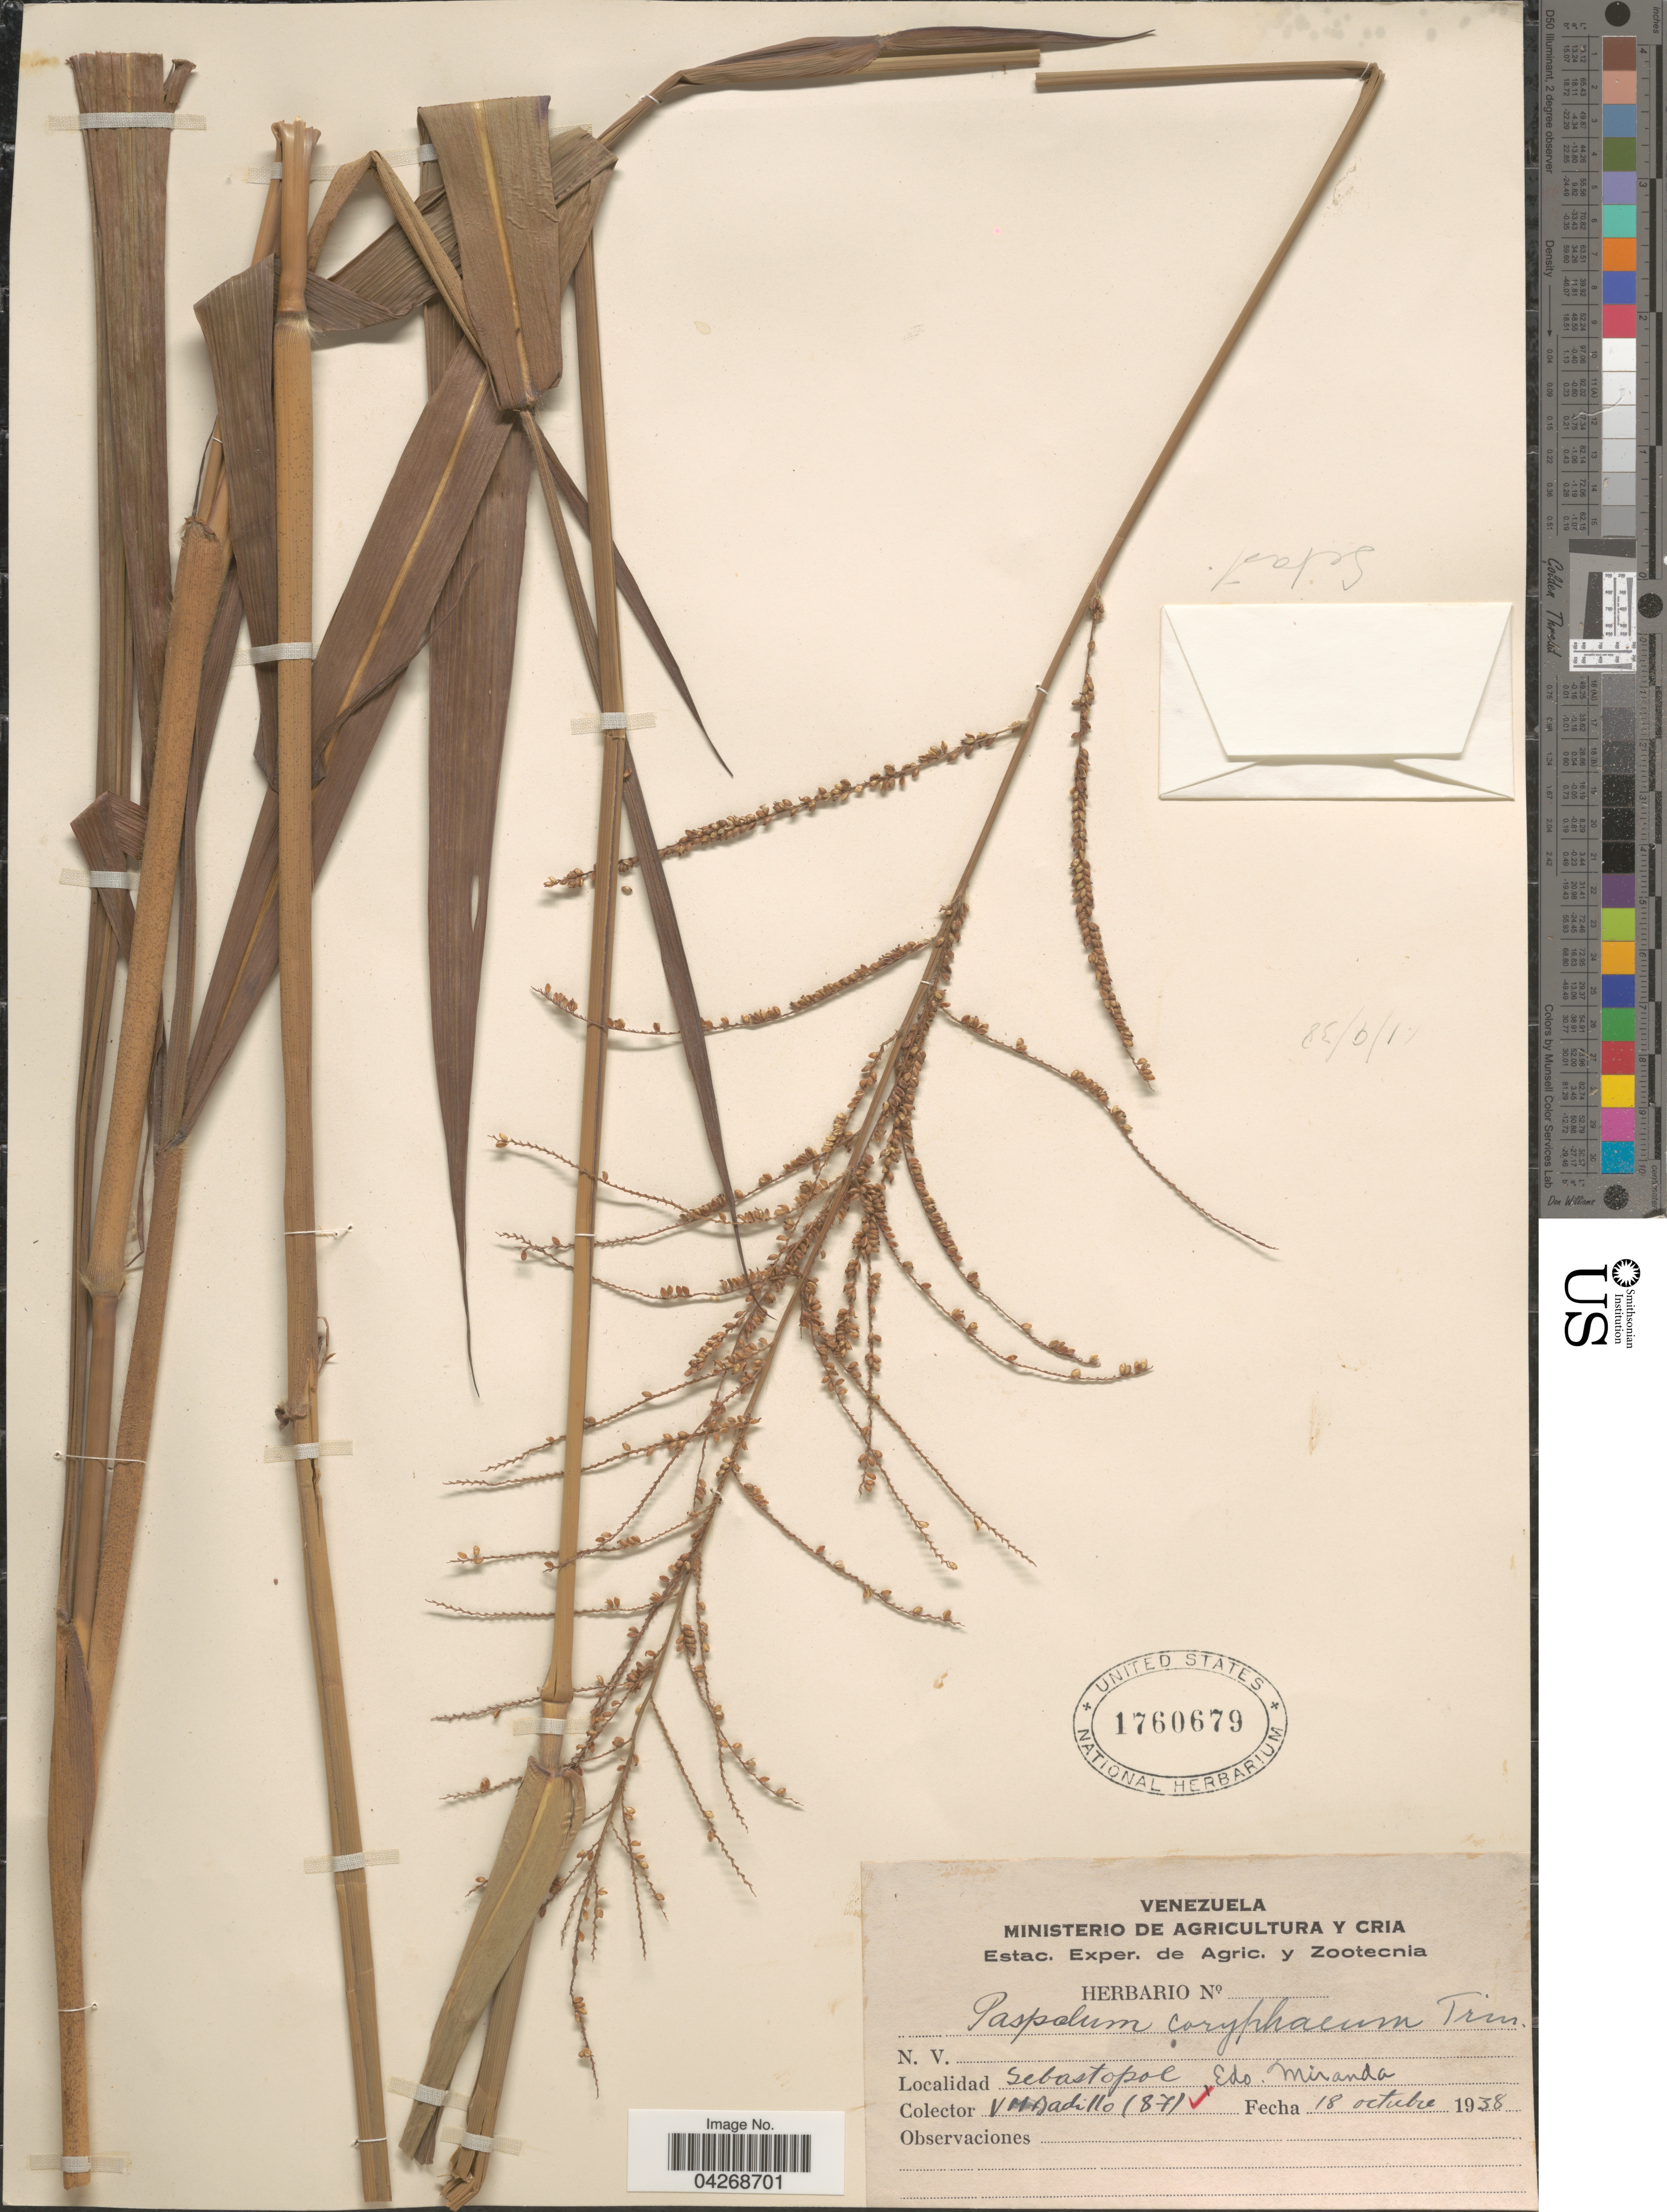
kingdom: Plantae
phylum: Tracheophyta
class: Liliopsida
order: Poales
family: Poaceae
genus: Paspalum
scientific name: Paspalum coryphaeum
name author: Trin.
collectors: V. Badillo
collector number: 87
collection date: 1938-10-18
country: Venezuela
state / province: Miranda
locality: Sebastopol. Edo. Miranda.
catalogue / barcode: US 1760679